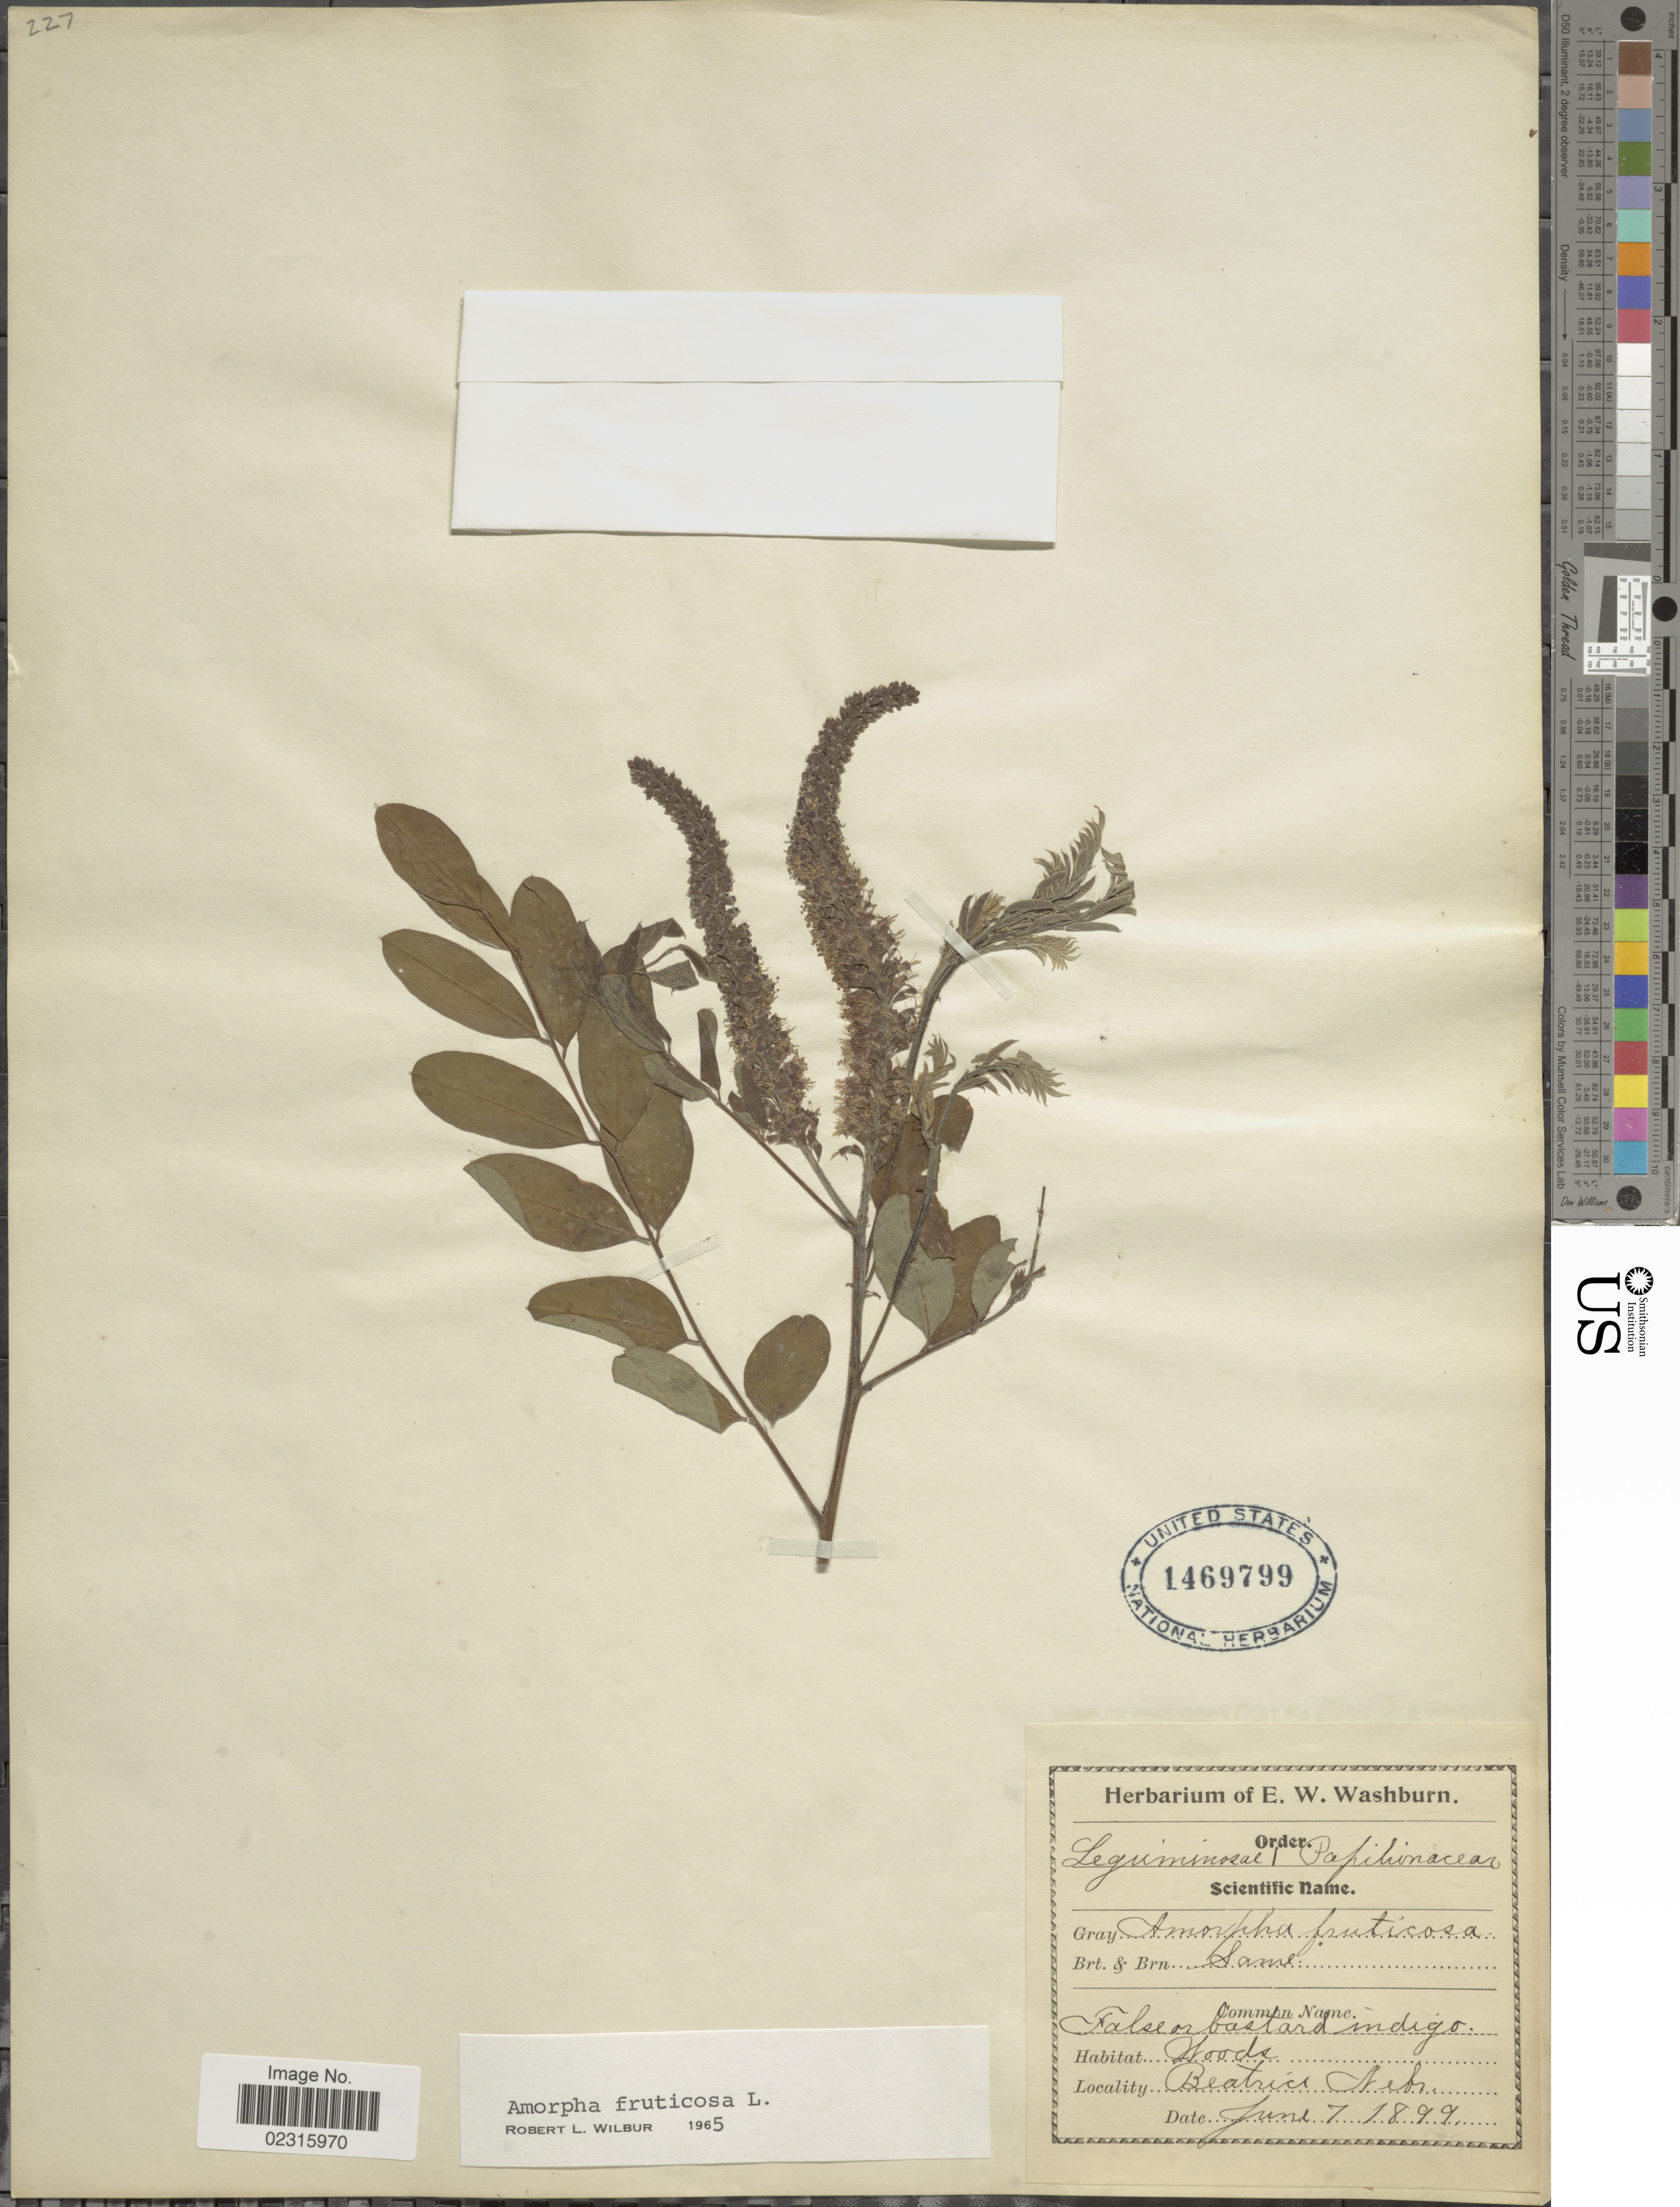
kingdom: Plantae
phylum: Tracheophyta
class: Magnoliopsida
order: Fabales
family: Fabaceae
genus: Amorpha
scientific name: Amorpha fruticosa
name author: L.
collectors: ex herb. E. W. Washburn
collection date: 1899-06-07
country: United States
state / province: Nebraska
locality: Beatrice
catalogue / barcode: US 1469799